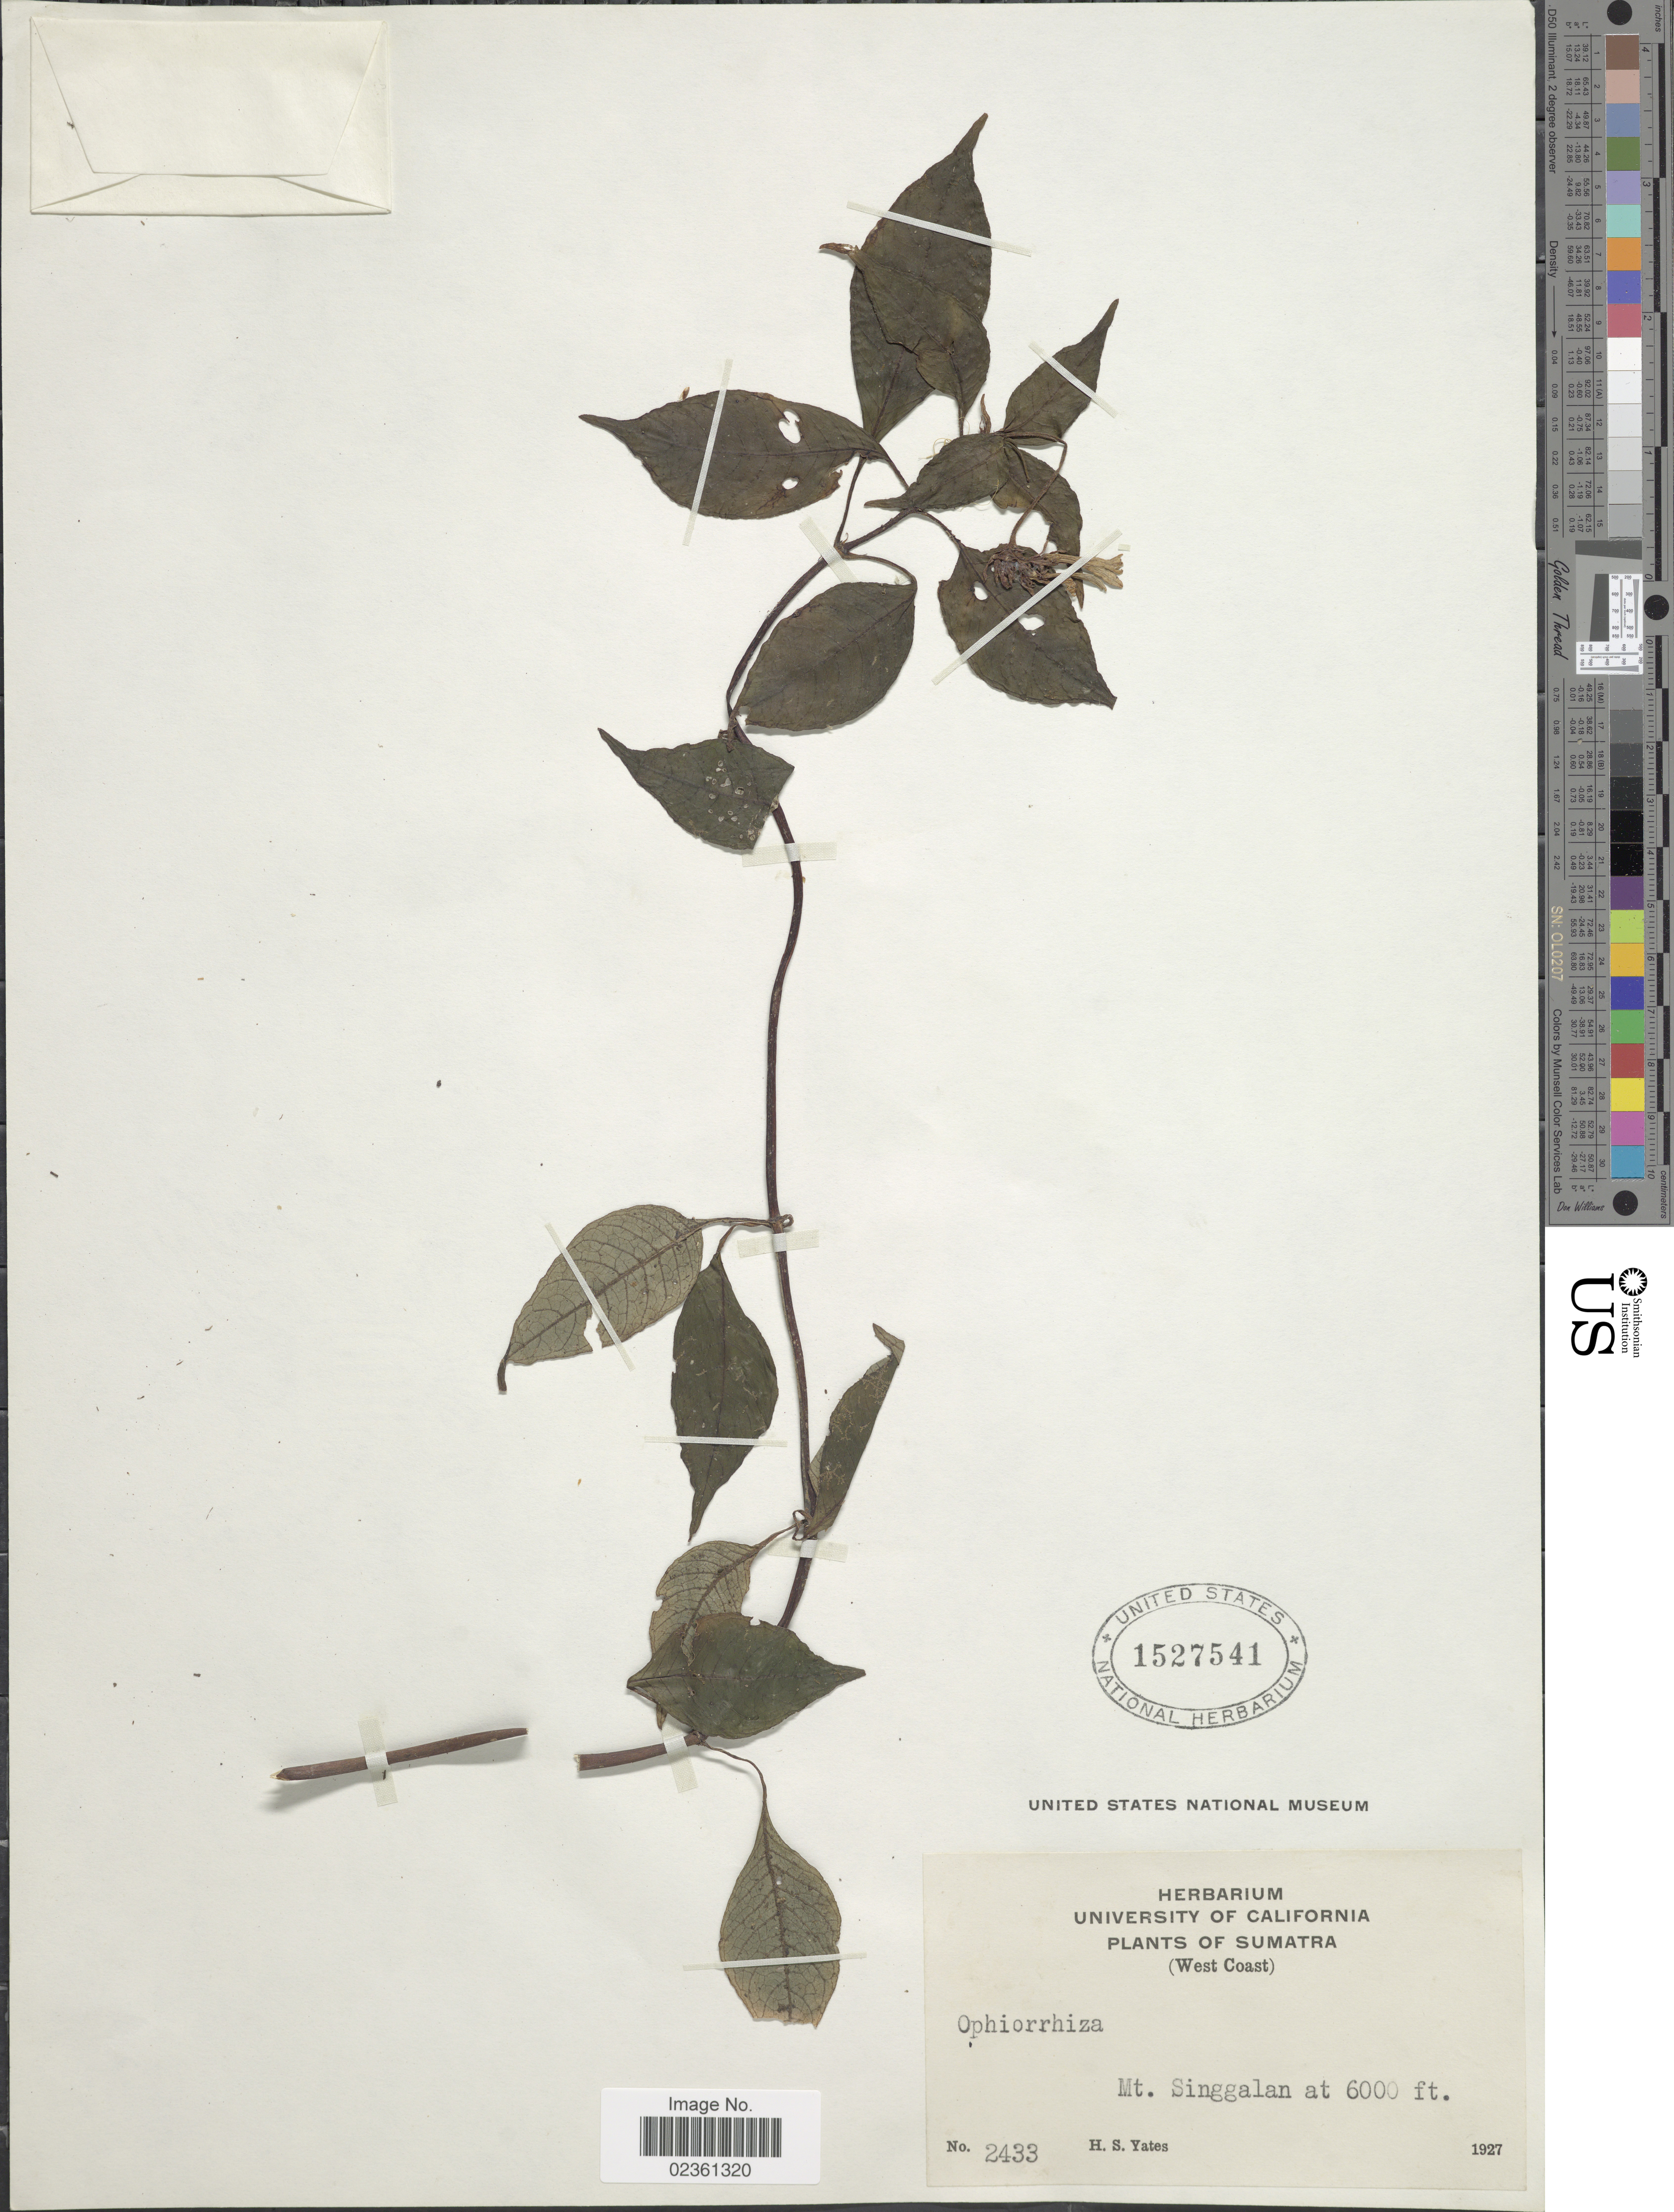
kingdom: Plantae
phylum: Tracheophyta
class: Magnoliopsida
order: Gentianales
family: Rubiaceae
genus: Ophiorrhiza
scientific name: Ophiorrhiza sp.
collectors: H. S. Yates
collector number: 2433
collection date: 1927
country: Indonesia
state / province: Sumatra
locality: West Coast, Mt. Singgalan.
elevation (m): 1829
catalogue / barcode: US 1527541